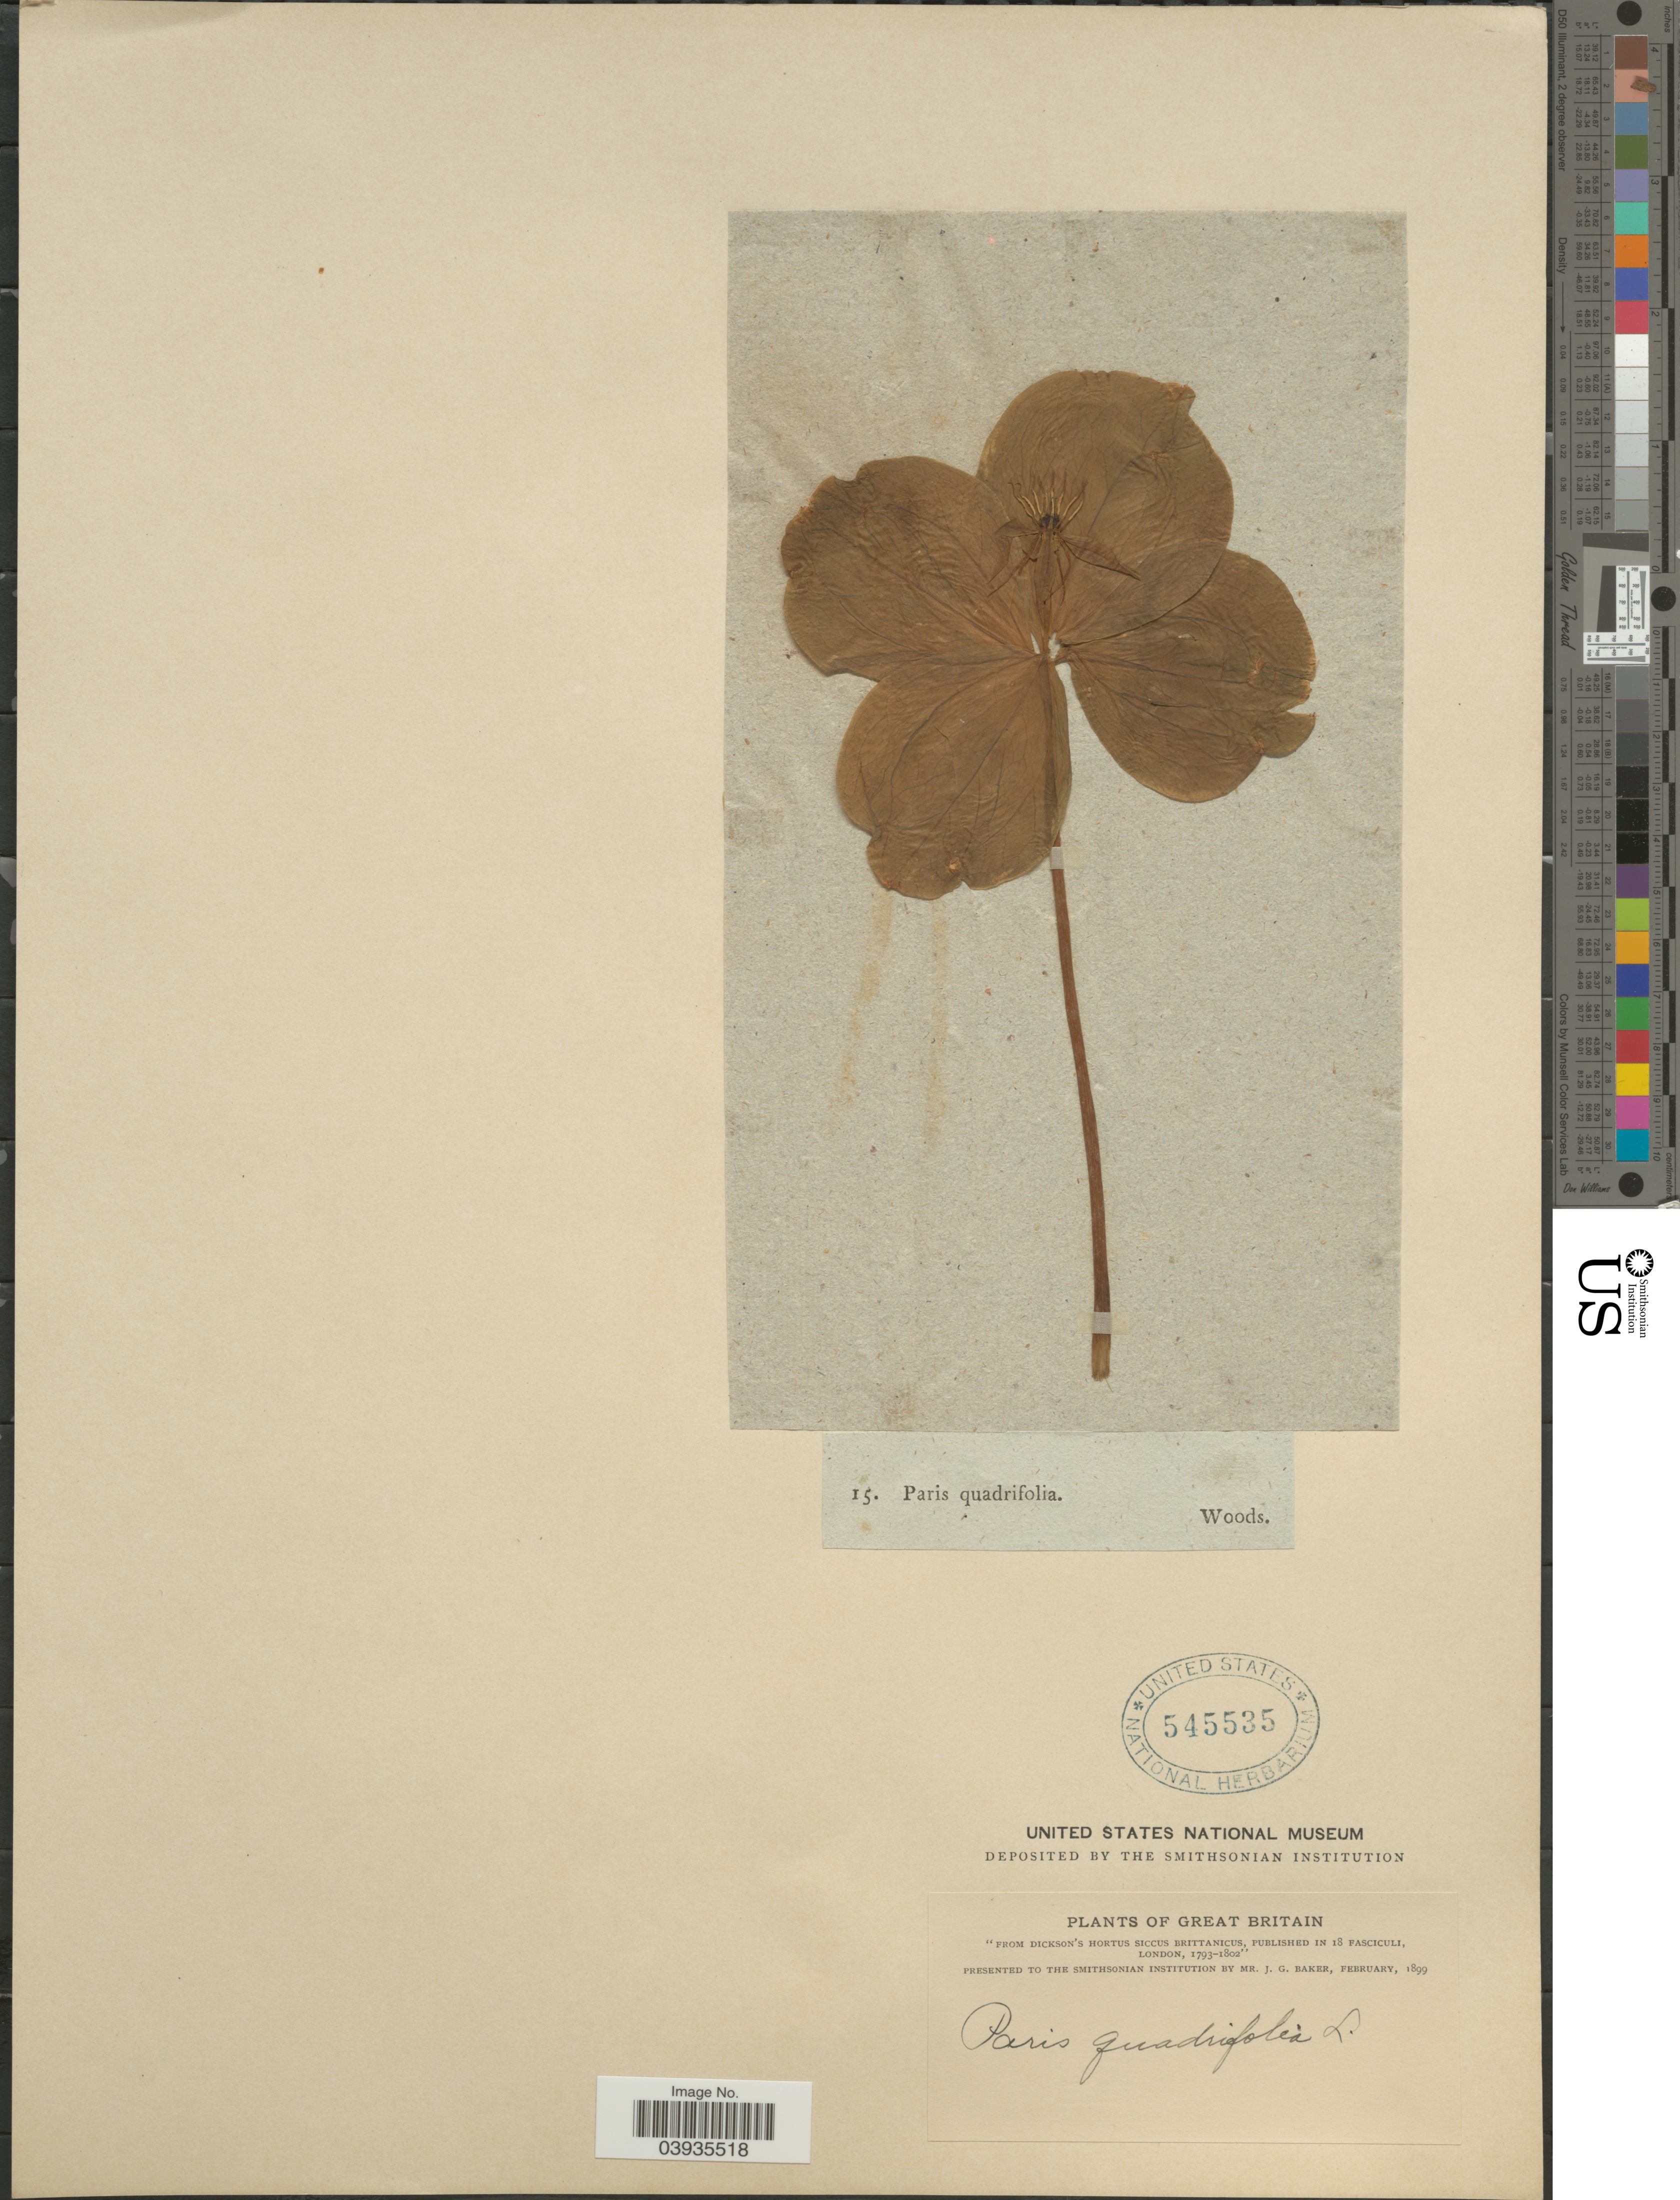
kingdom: Plantae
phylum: Tracheophyta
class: Liliopsida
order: Liliales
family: Melanthiaceae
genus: Paris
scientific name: Paris quadrifolia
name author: L.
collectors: J. G. Baker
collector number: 15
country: United Kingdom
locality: Great Britain.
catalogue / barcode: US 545535